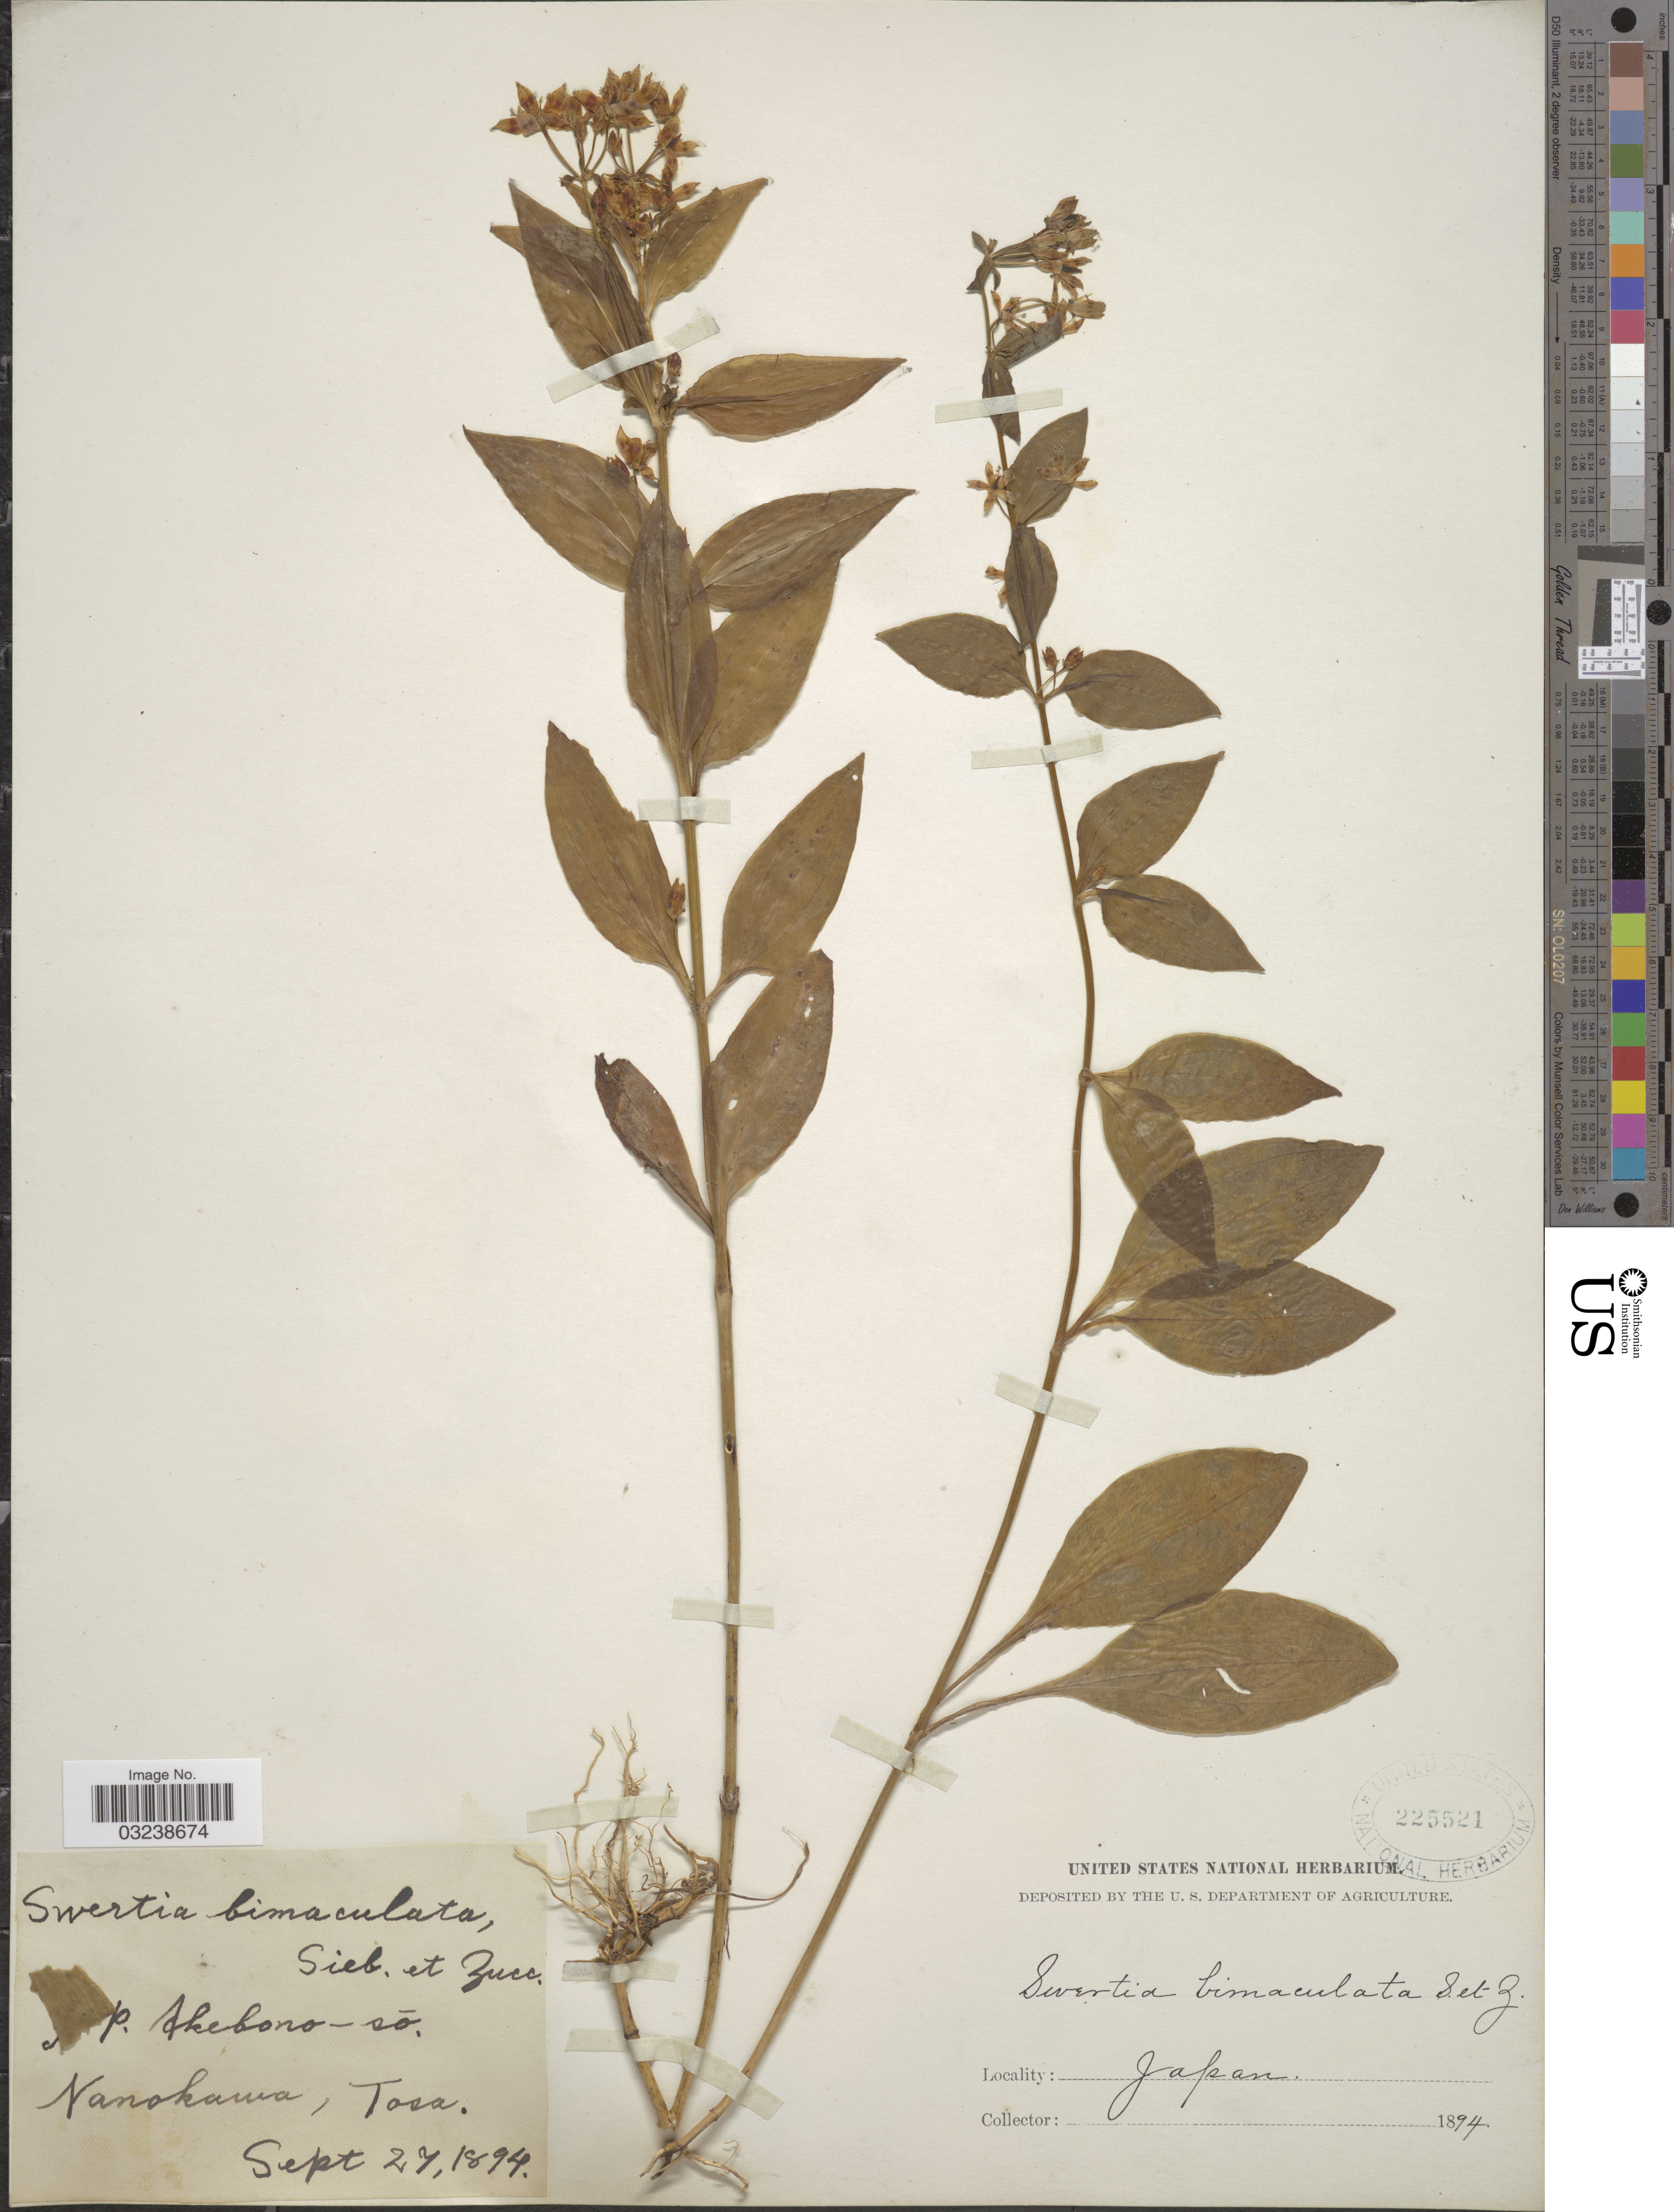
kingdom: Plantae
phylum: Tracheophyta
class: Magnoliopsida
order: Gentianales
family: Gentianaceae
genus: Swertia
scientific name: Swertia bimaculata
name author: (Siebold & Zucc.) Hook. f. & Thomson ex C.B. Clarke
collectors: ex herb. United States National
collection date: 1894-09-27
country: Japan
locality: Nanokawa, Tosa.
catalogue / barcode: US 225521